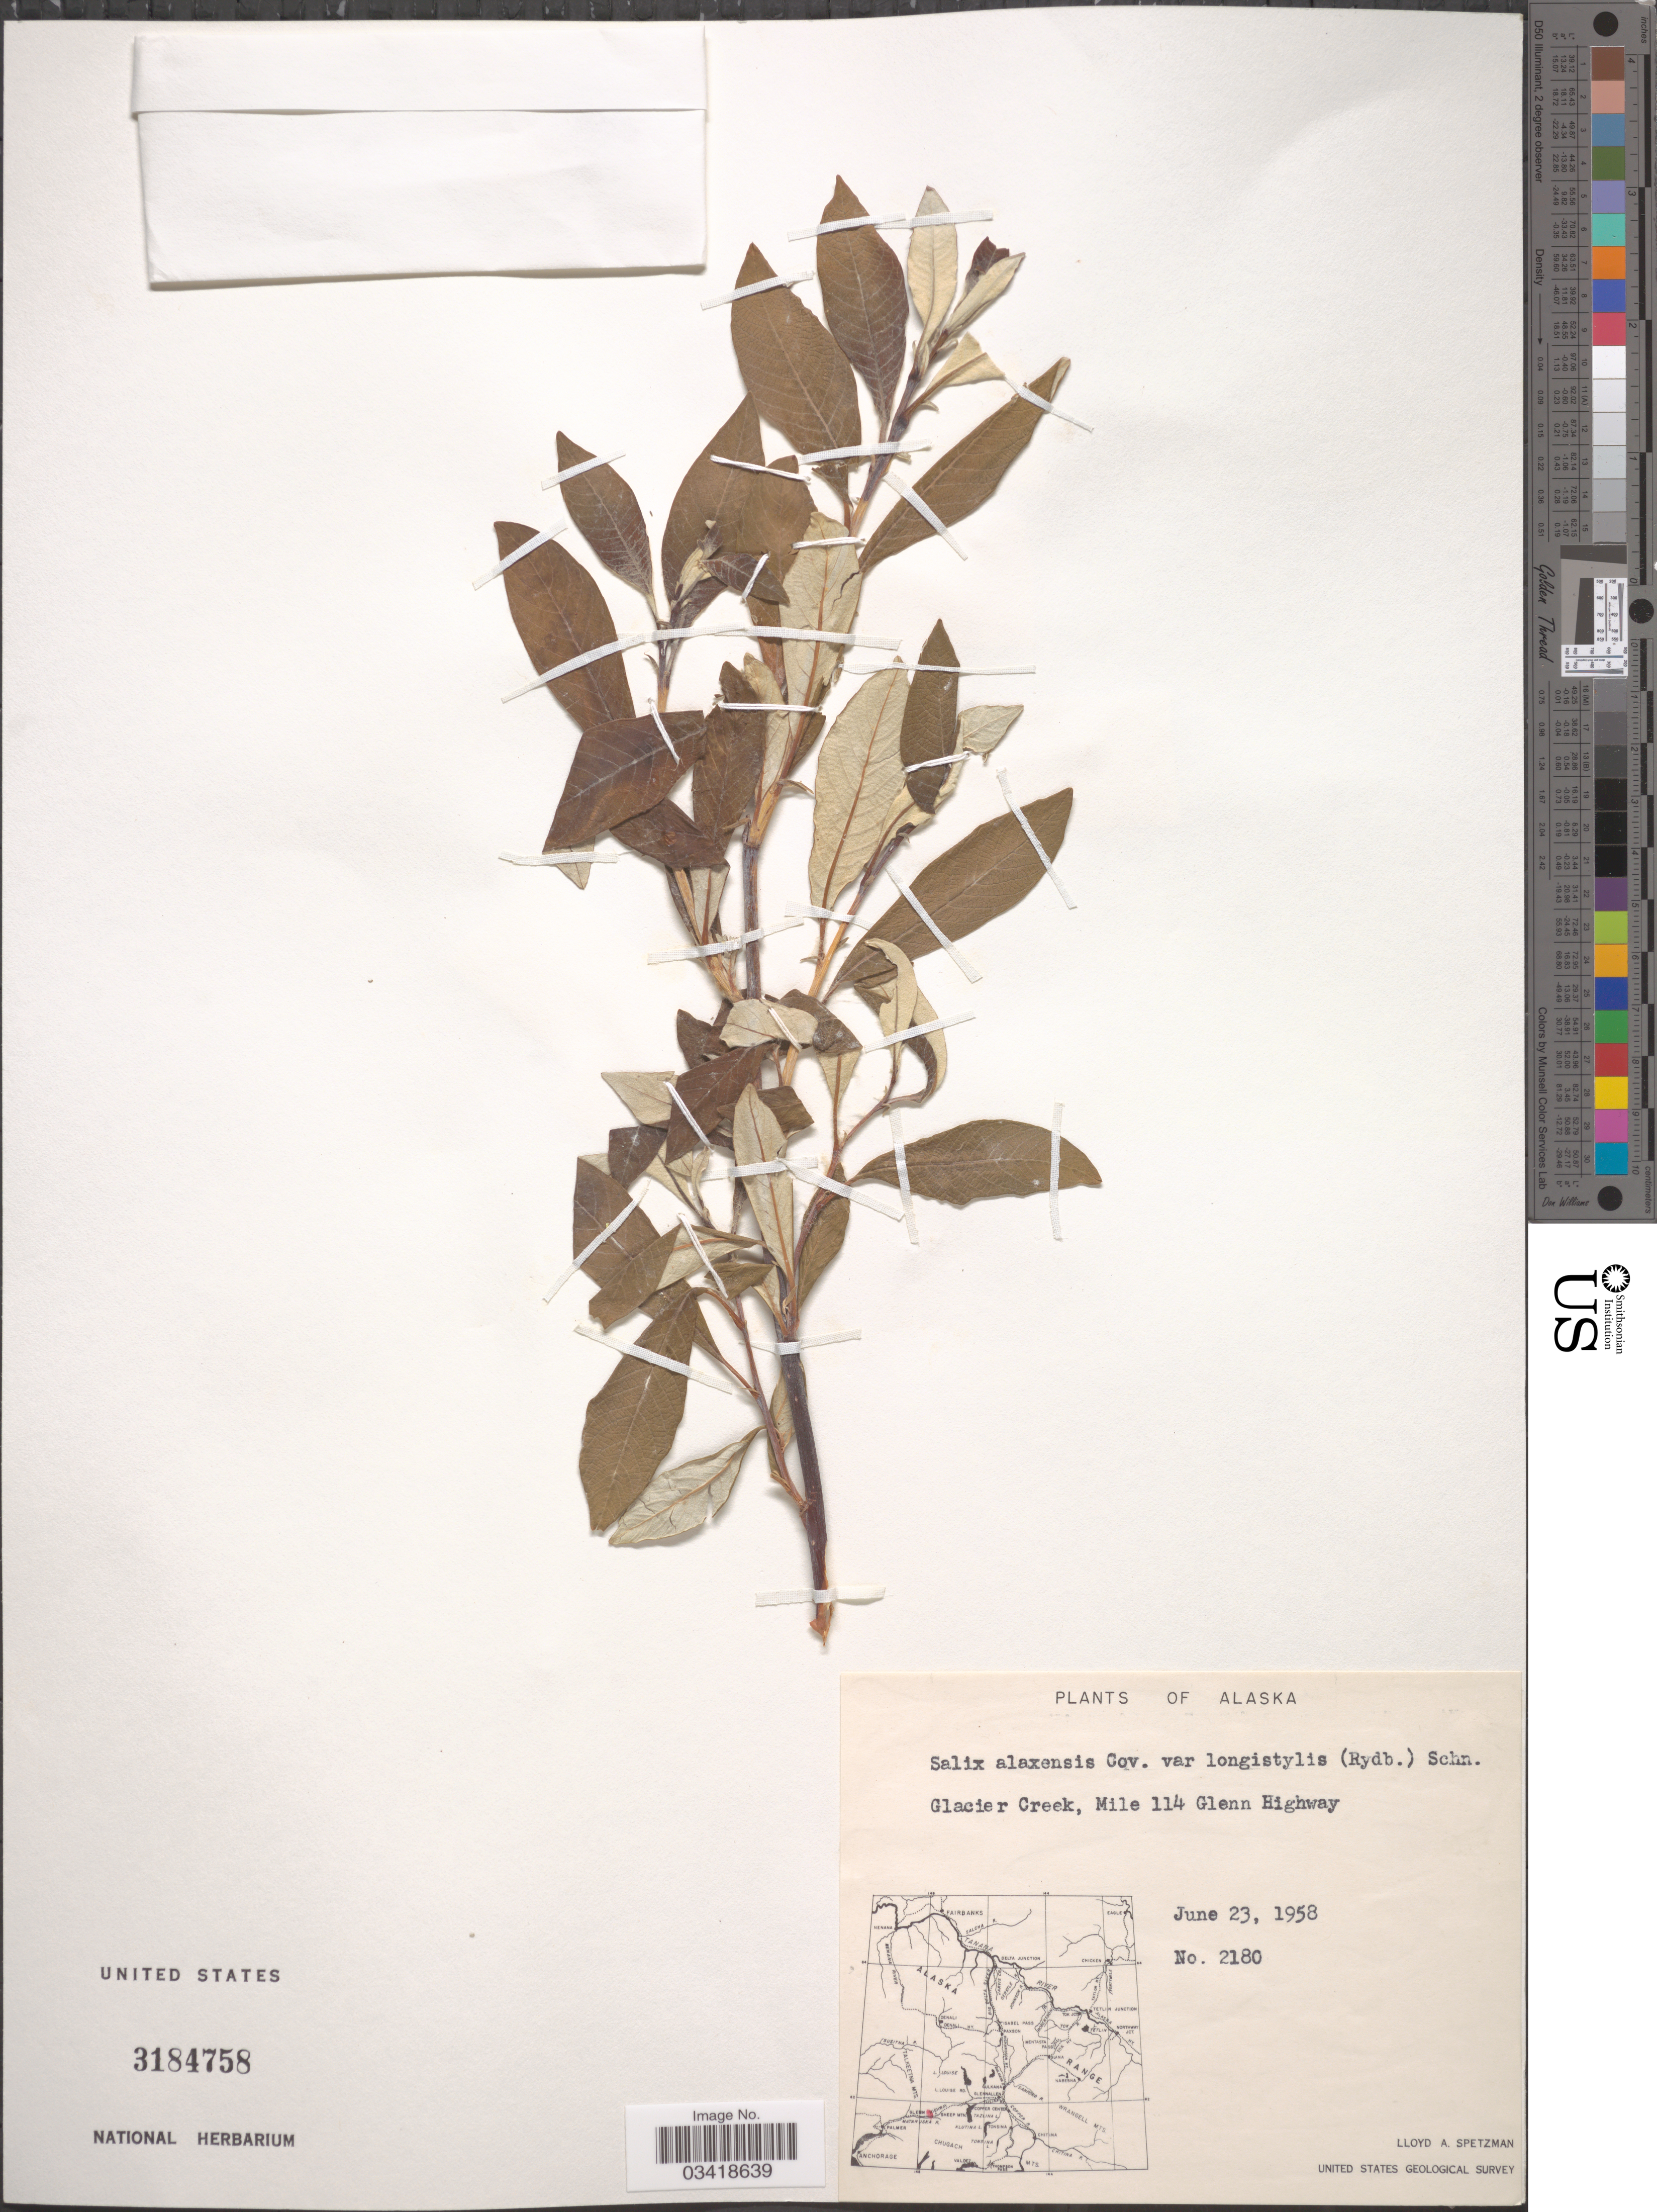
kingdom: Plantae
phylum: Tracheophyta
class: Magnoliopsida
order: Malpighiales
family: Salicaceae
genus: Salix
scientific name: Salix alaxensis var. longistylis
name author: (Rydb.) C.K. Schneid.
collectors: L. Spetzman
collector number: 2180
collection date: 1958-06-23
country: United States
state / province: Alaska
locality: Glacier Creek, Mile 114 Glenn Highway.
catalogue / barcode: US 3184758